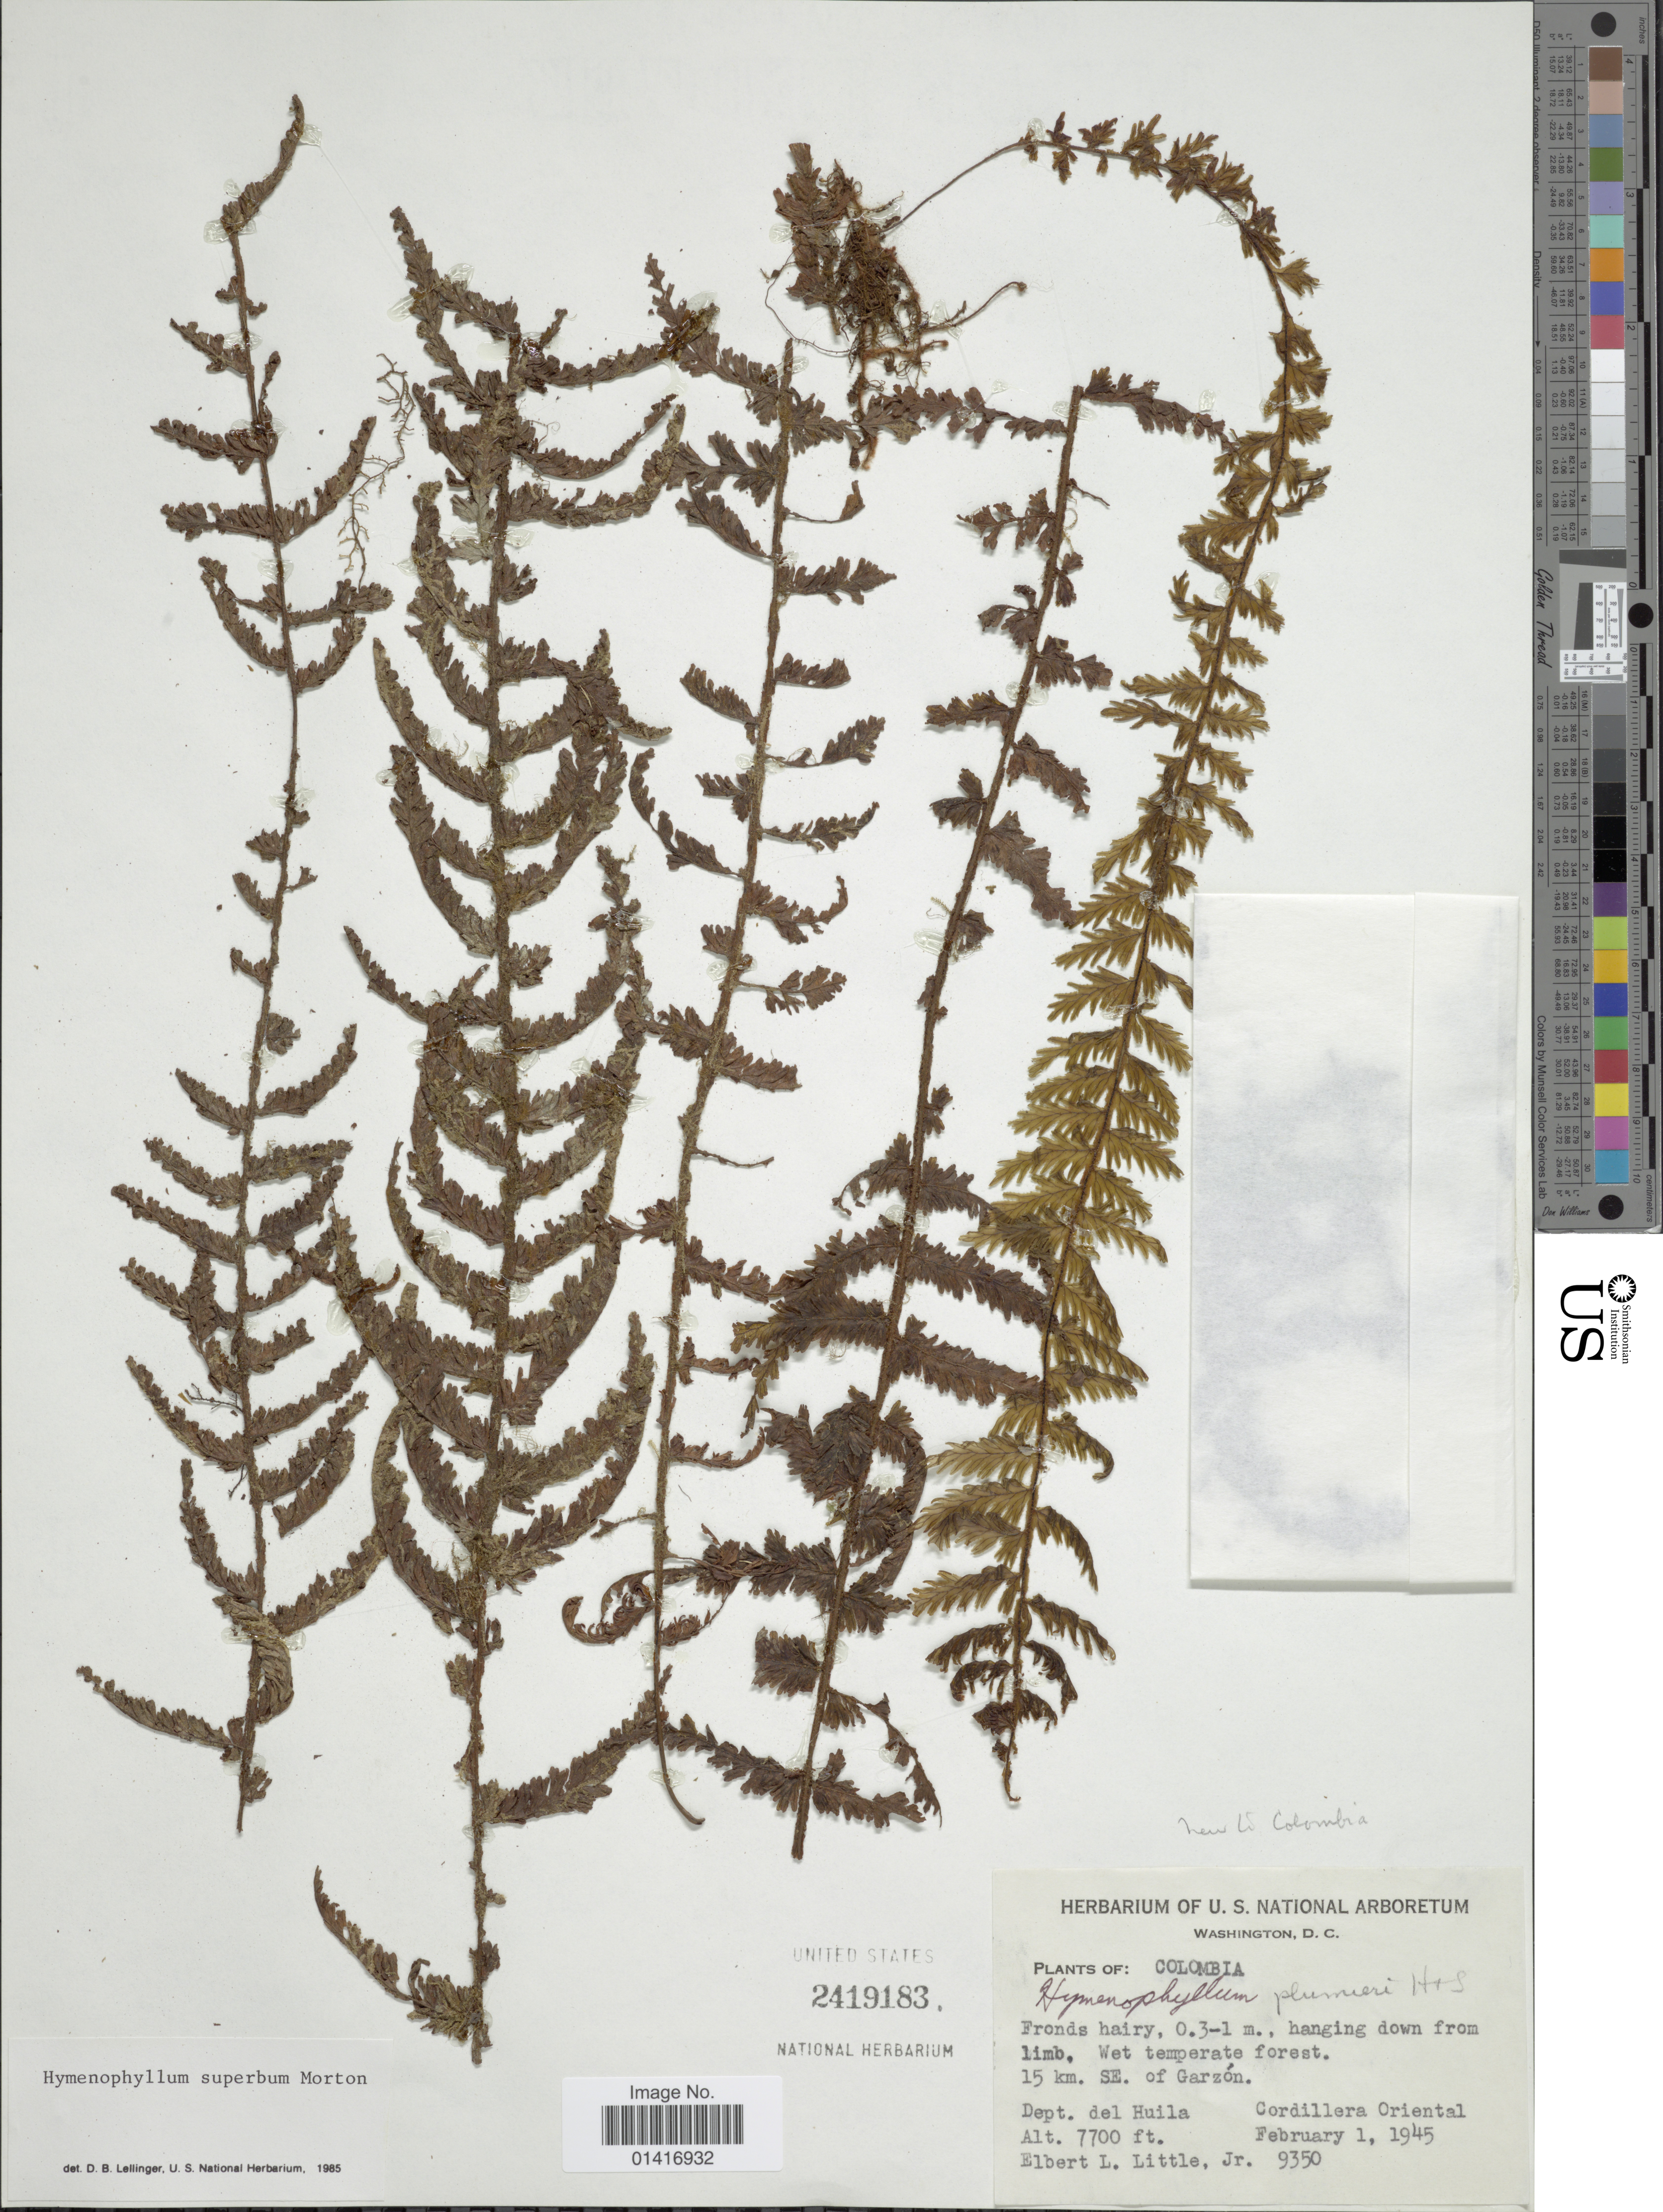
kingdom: Plantae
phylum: Tracheophyta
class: Polypodiopsida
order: Hymenophyllales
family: Hymenophyllaceae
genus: Hymenophyllum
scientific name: Hymenophyllum superbum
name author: C.V. Morton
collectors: E. L. Little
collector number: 9350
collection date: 1945-02-01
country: Colombia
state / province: Huila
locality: Wet temperate forest. 15 km. SE. of Garzón. Dept. del Huila, Cordillera Oriental.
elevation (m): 2347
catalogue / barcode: US 2419183